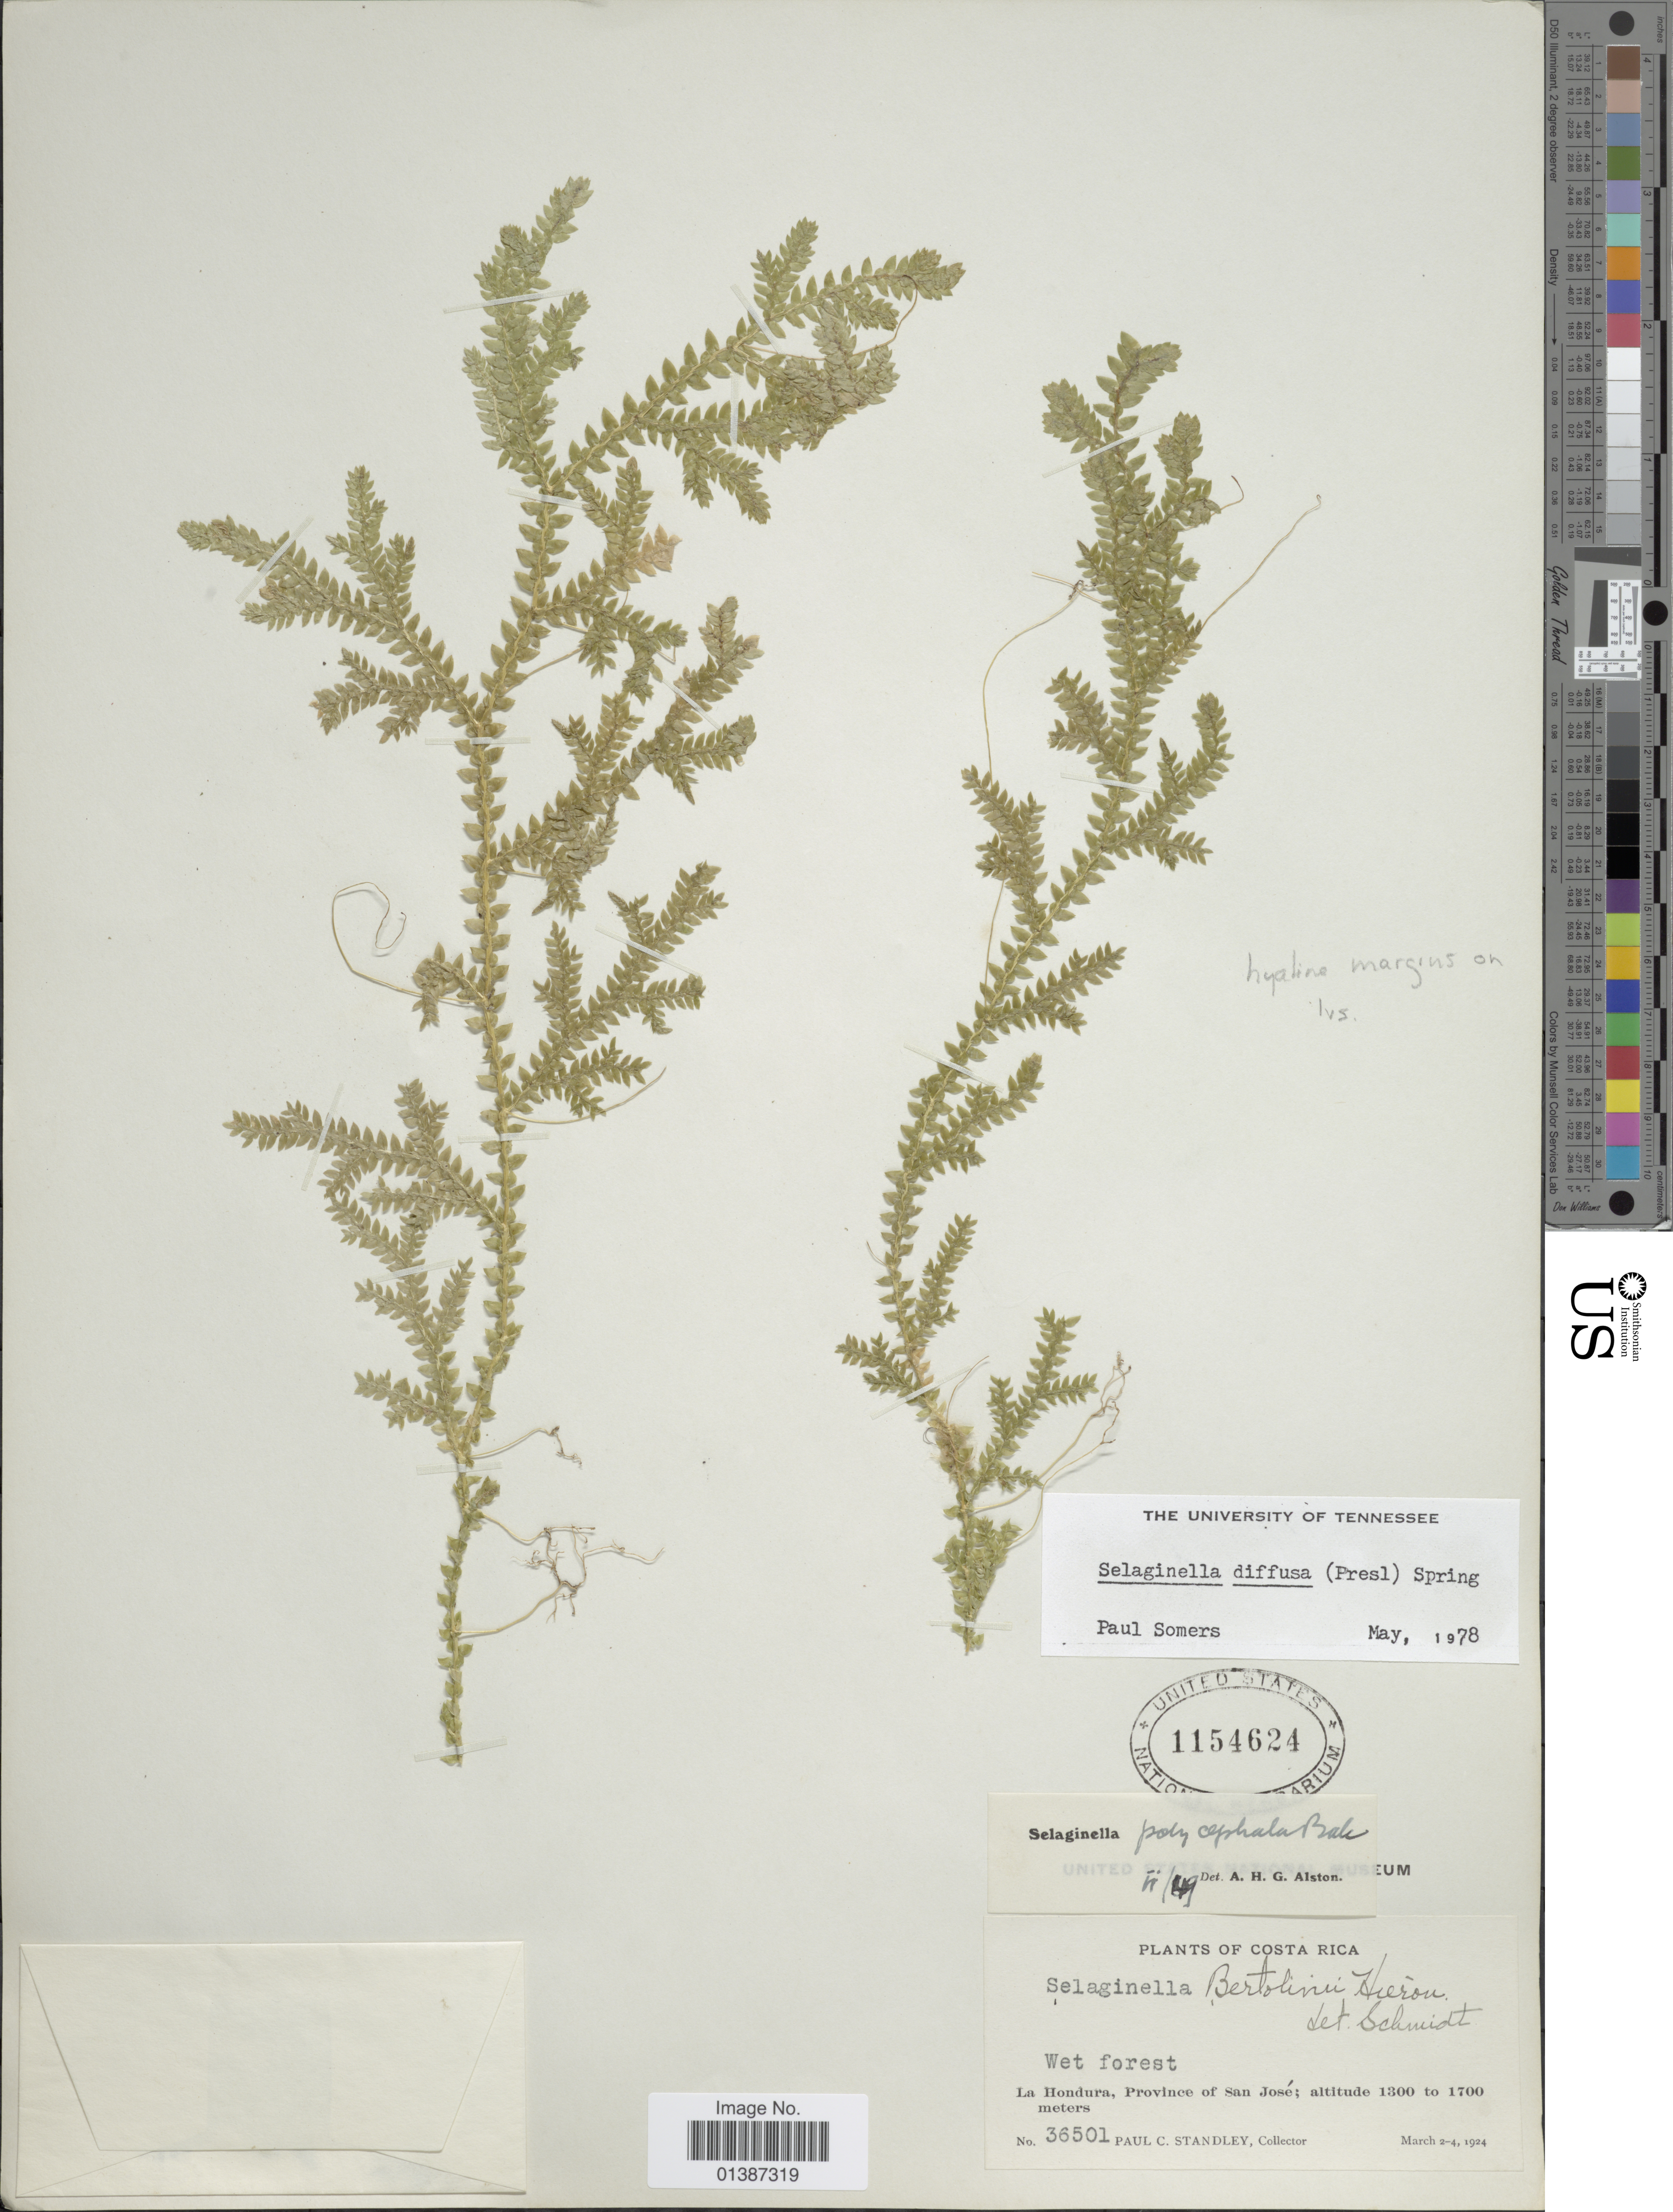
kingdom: Plantae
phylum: Tracheophyta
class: Lycopodiopsida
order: Selaginellales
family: Selaginellaceae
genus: Selaginella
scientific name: Selaginella diffusa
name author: (C. Presl) Spring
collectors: P. C. Standley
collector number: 36501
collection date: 1924-03-02/1924-03-04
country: Costa Rica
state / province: San José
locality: La Hondura, Province of San José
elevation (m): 1300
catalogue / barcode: US 1154624